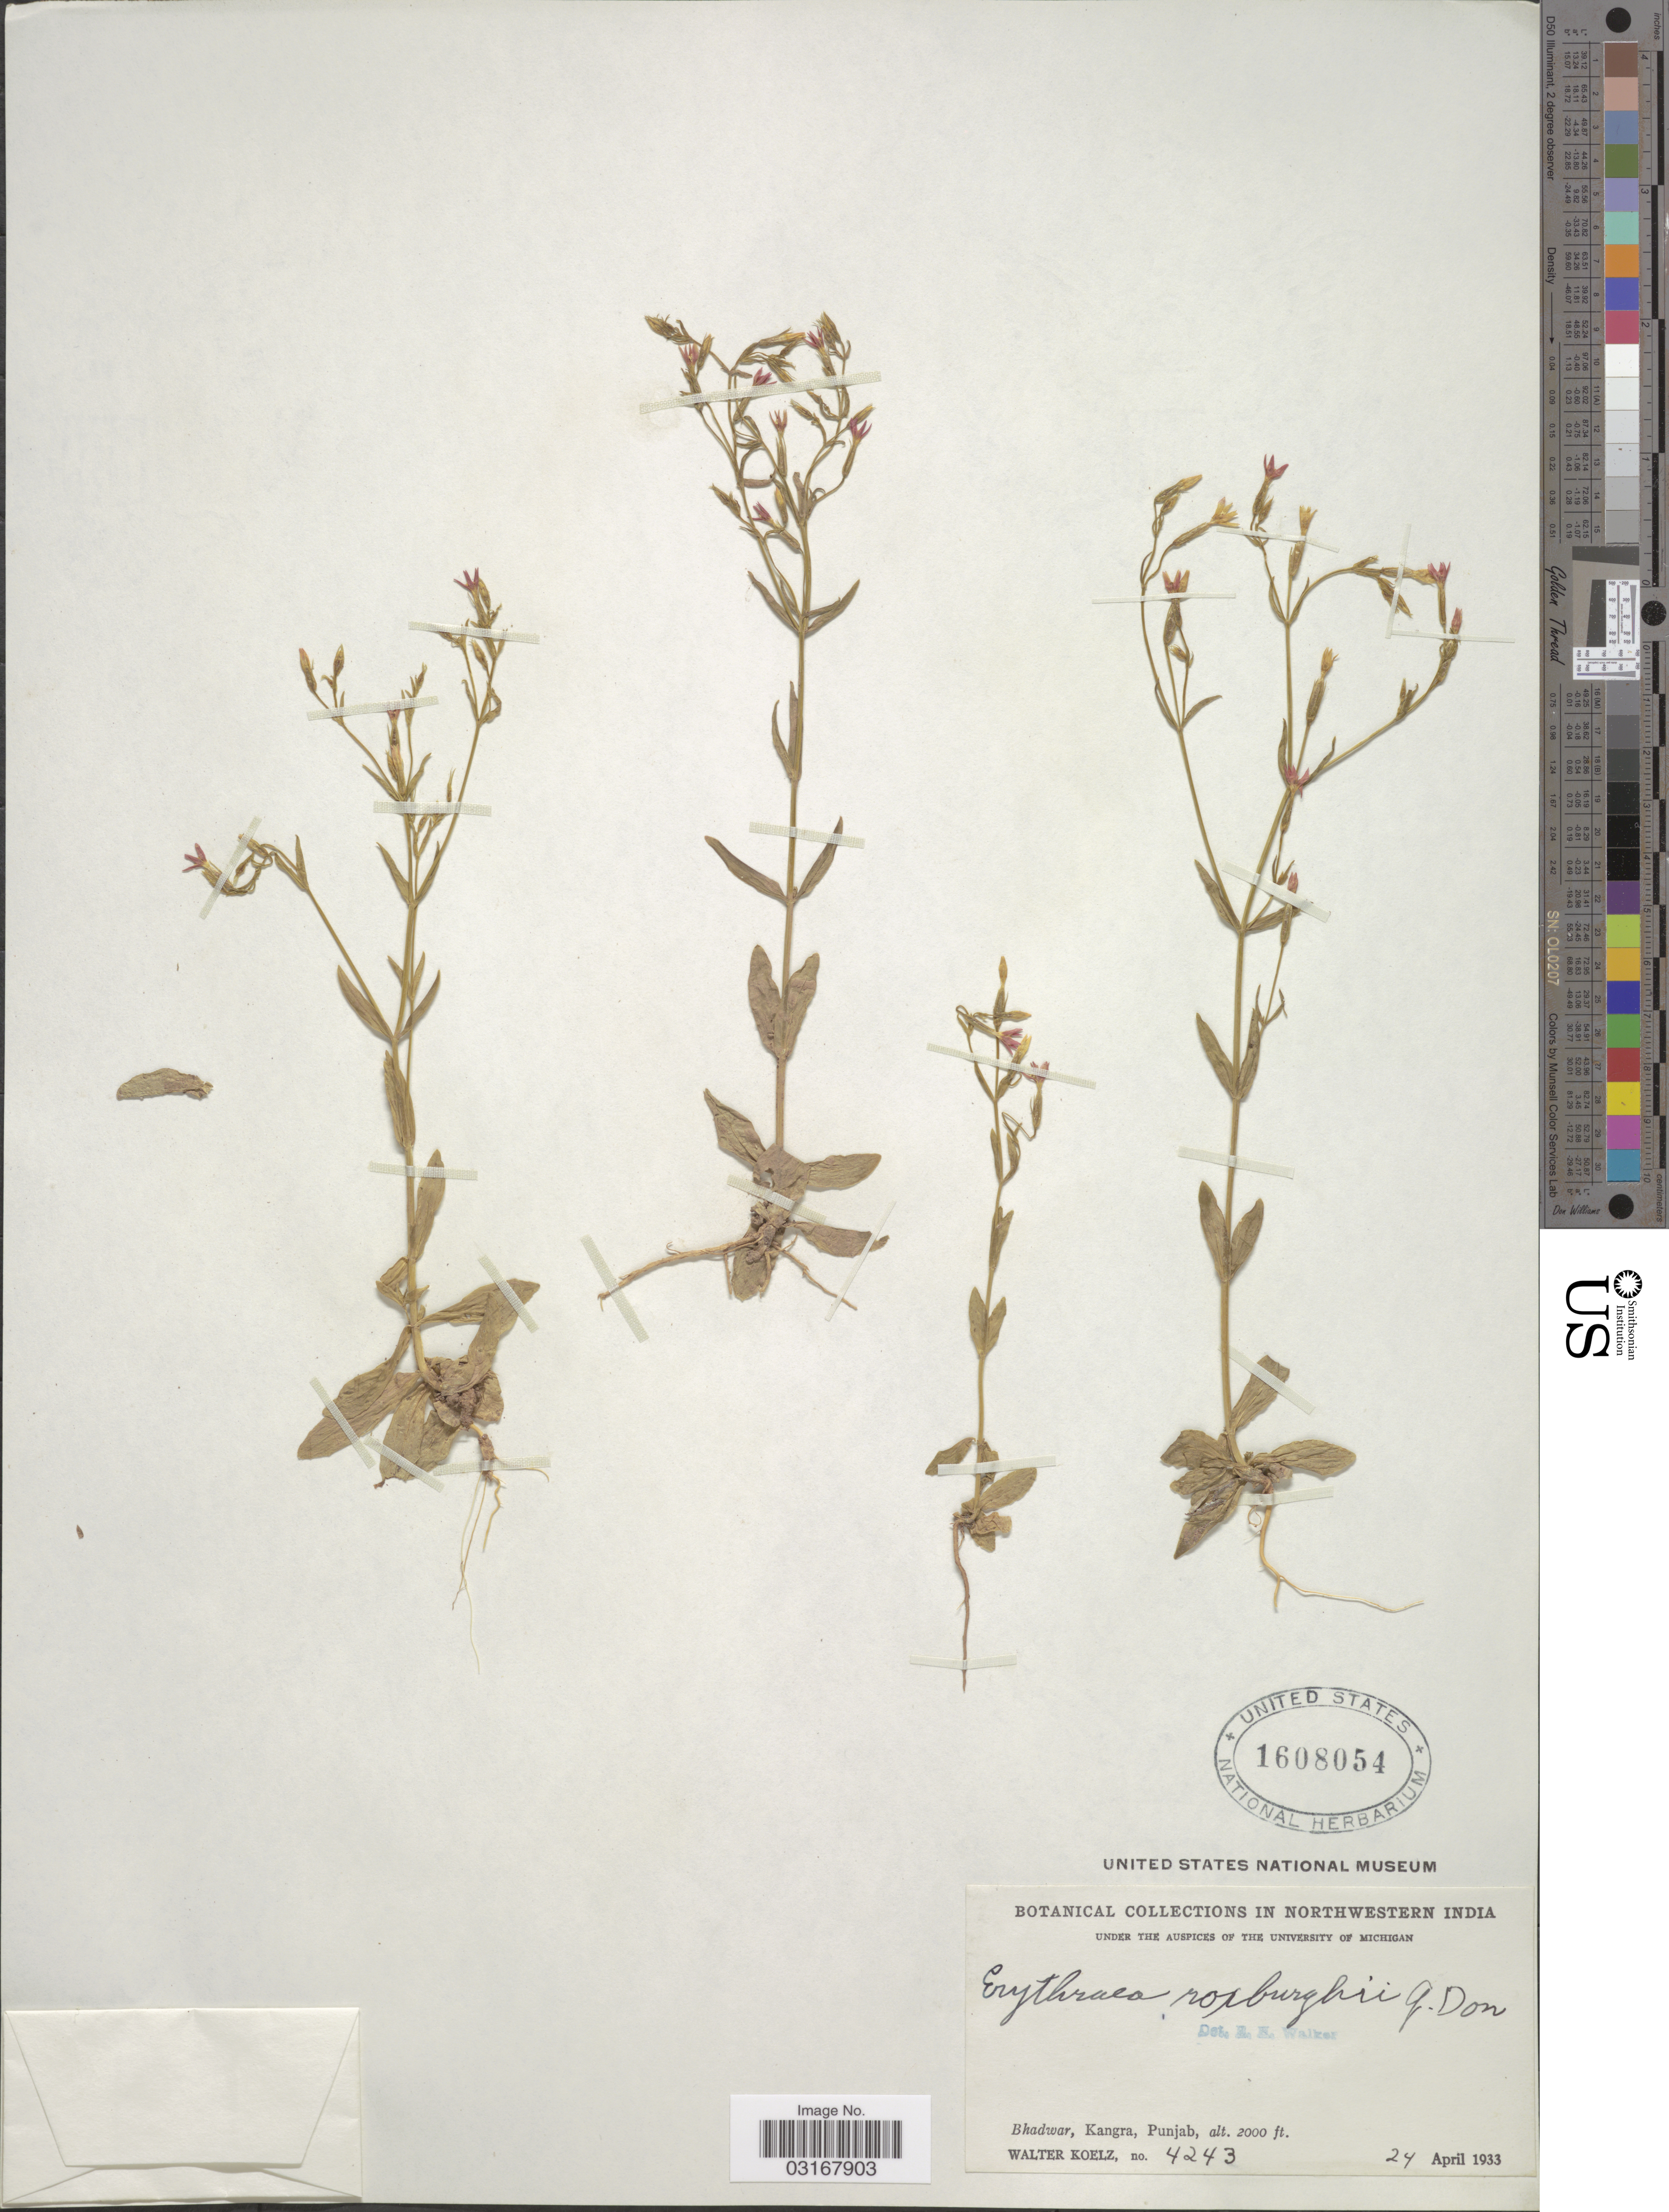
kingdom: Plantae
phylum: Tracheophyta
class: Magnoliopsida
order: Gentianales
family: Gentianaceae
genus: Centaurium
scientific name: Centaurium roxburghii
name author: Druce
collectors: W. N. Koelz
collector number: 4243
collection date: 1933-04-24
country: India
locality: Northwestern India. Bhadwar, Kangra.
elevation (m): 610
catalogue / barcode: US 1608054